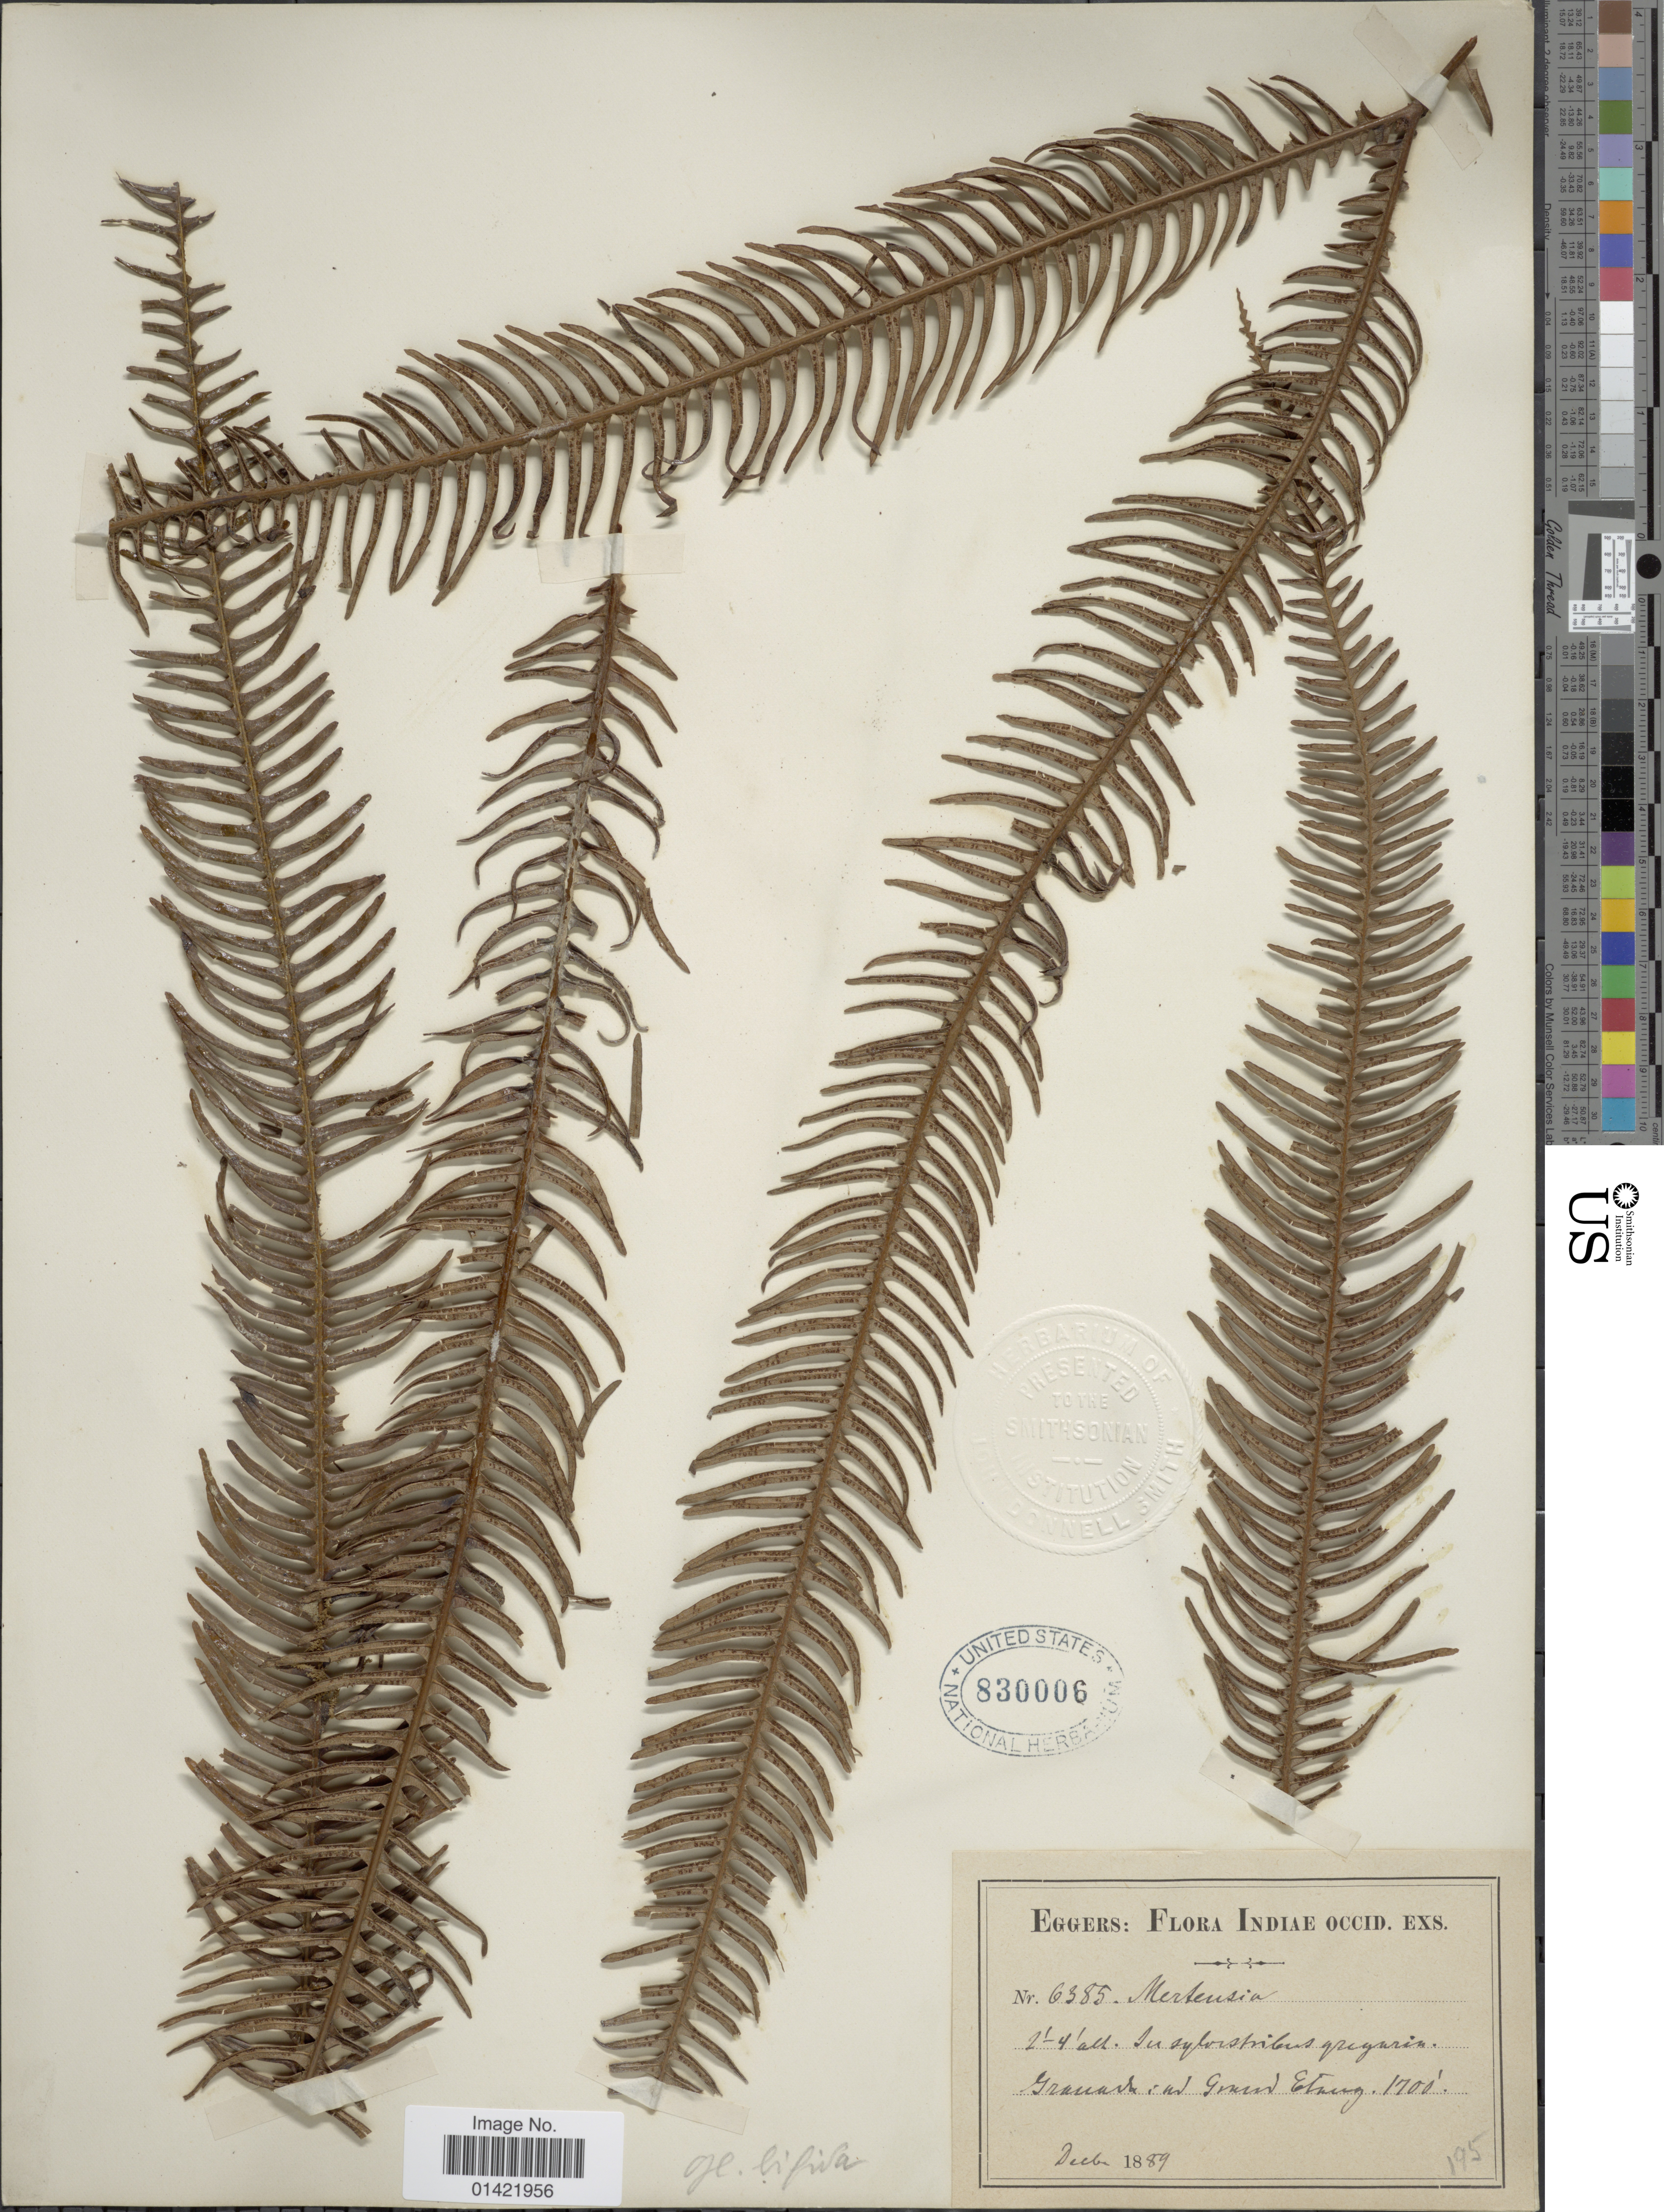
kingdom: Plantae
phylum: Tracheophyta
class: Polypodiopsida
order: Gleicheniales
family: Gleicheniaceae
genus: Sticherus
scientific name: Sticherus bifidus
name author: (Willd.) Ching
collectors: -. Eggers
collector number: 6385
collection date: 1889-12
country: Grenada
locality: Indiae Occid. exs. Ad Grand Etang.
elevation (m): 518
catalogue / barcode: US 830006